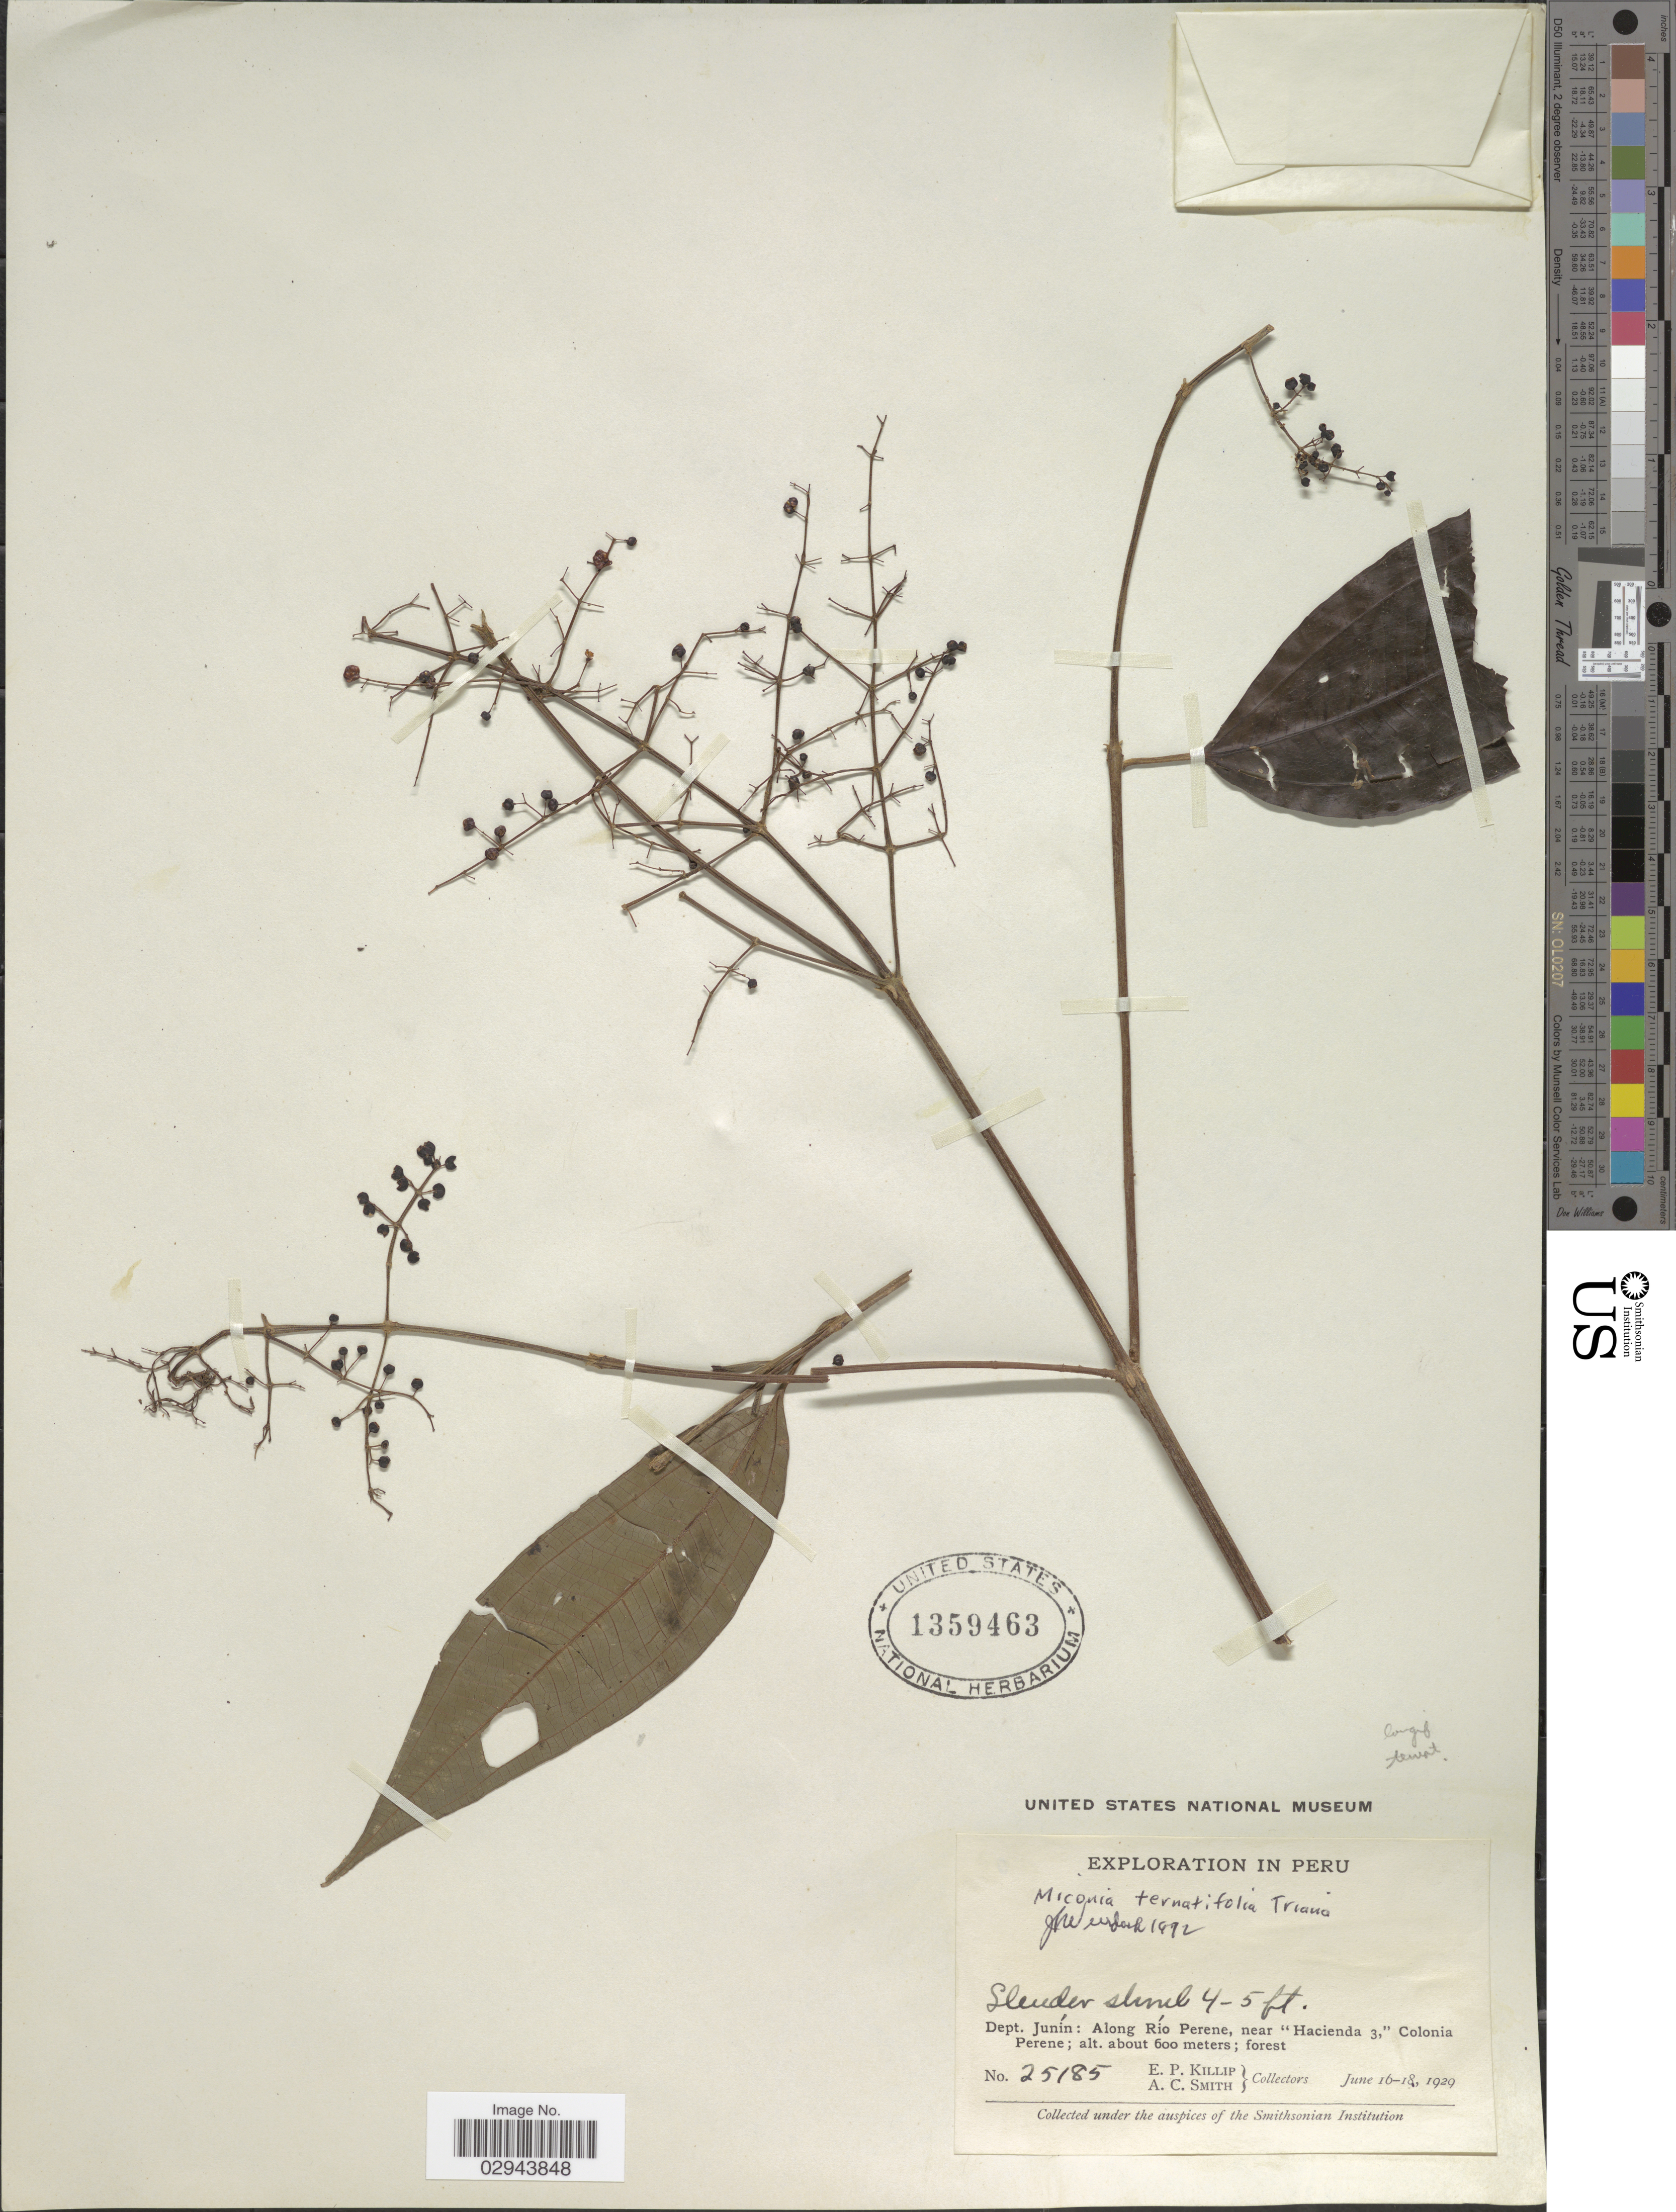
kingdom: Plantae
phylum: Tracheophyta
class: Magnoliopsida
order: Myrtales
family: Melastomataceae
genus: Miconia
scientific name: Miconia ternatifolia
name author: Triana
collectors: E. P. Killip & A. C. Smith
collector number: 25185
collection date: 1929-06-16/1929-06-18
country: Peru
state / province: Junín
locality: Dept. Junín: Along Río Perene, near "Hacienda 3," Colonia Perene.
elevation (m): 600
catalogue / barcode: US 1359463